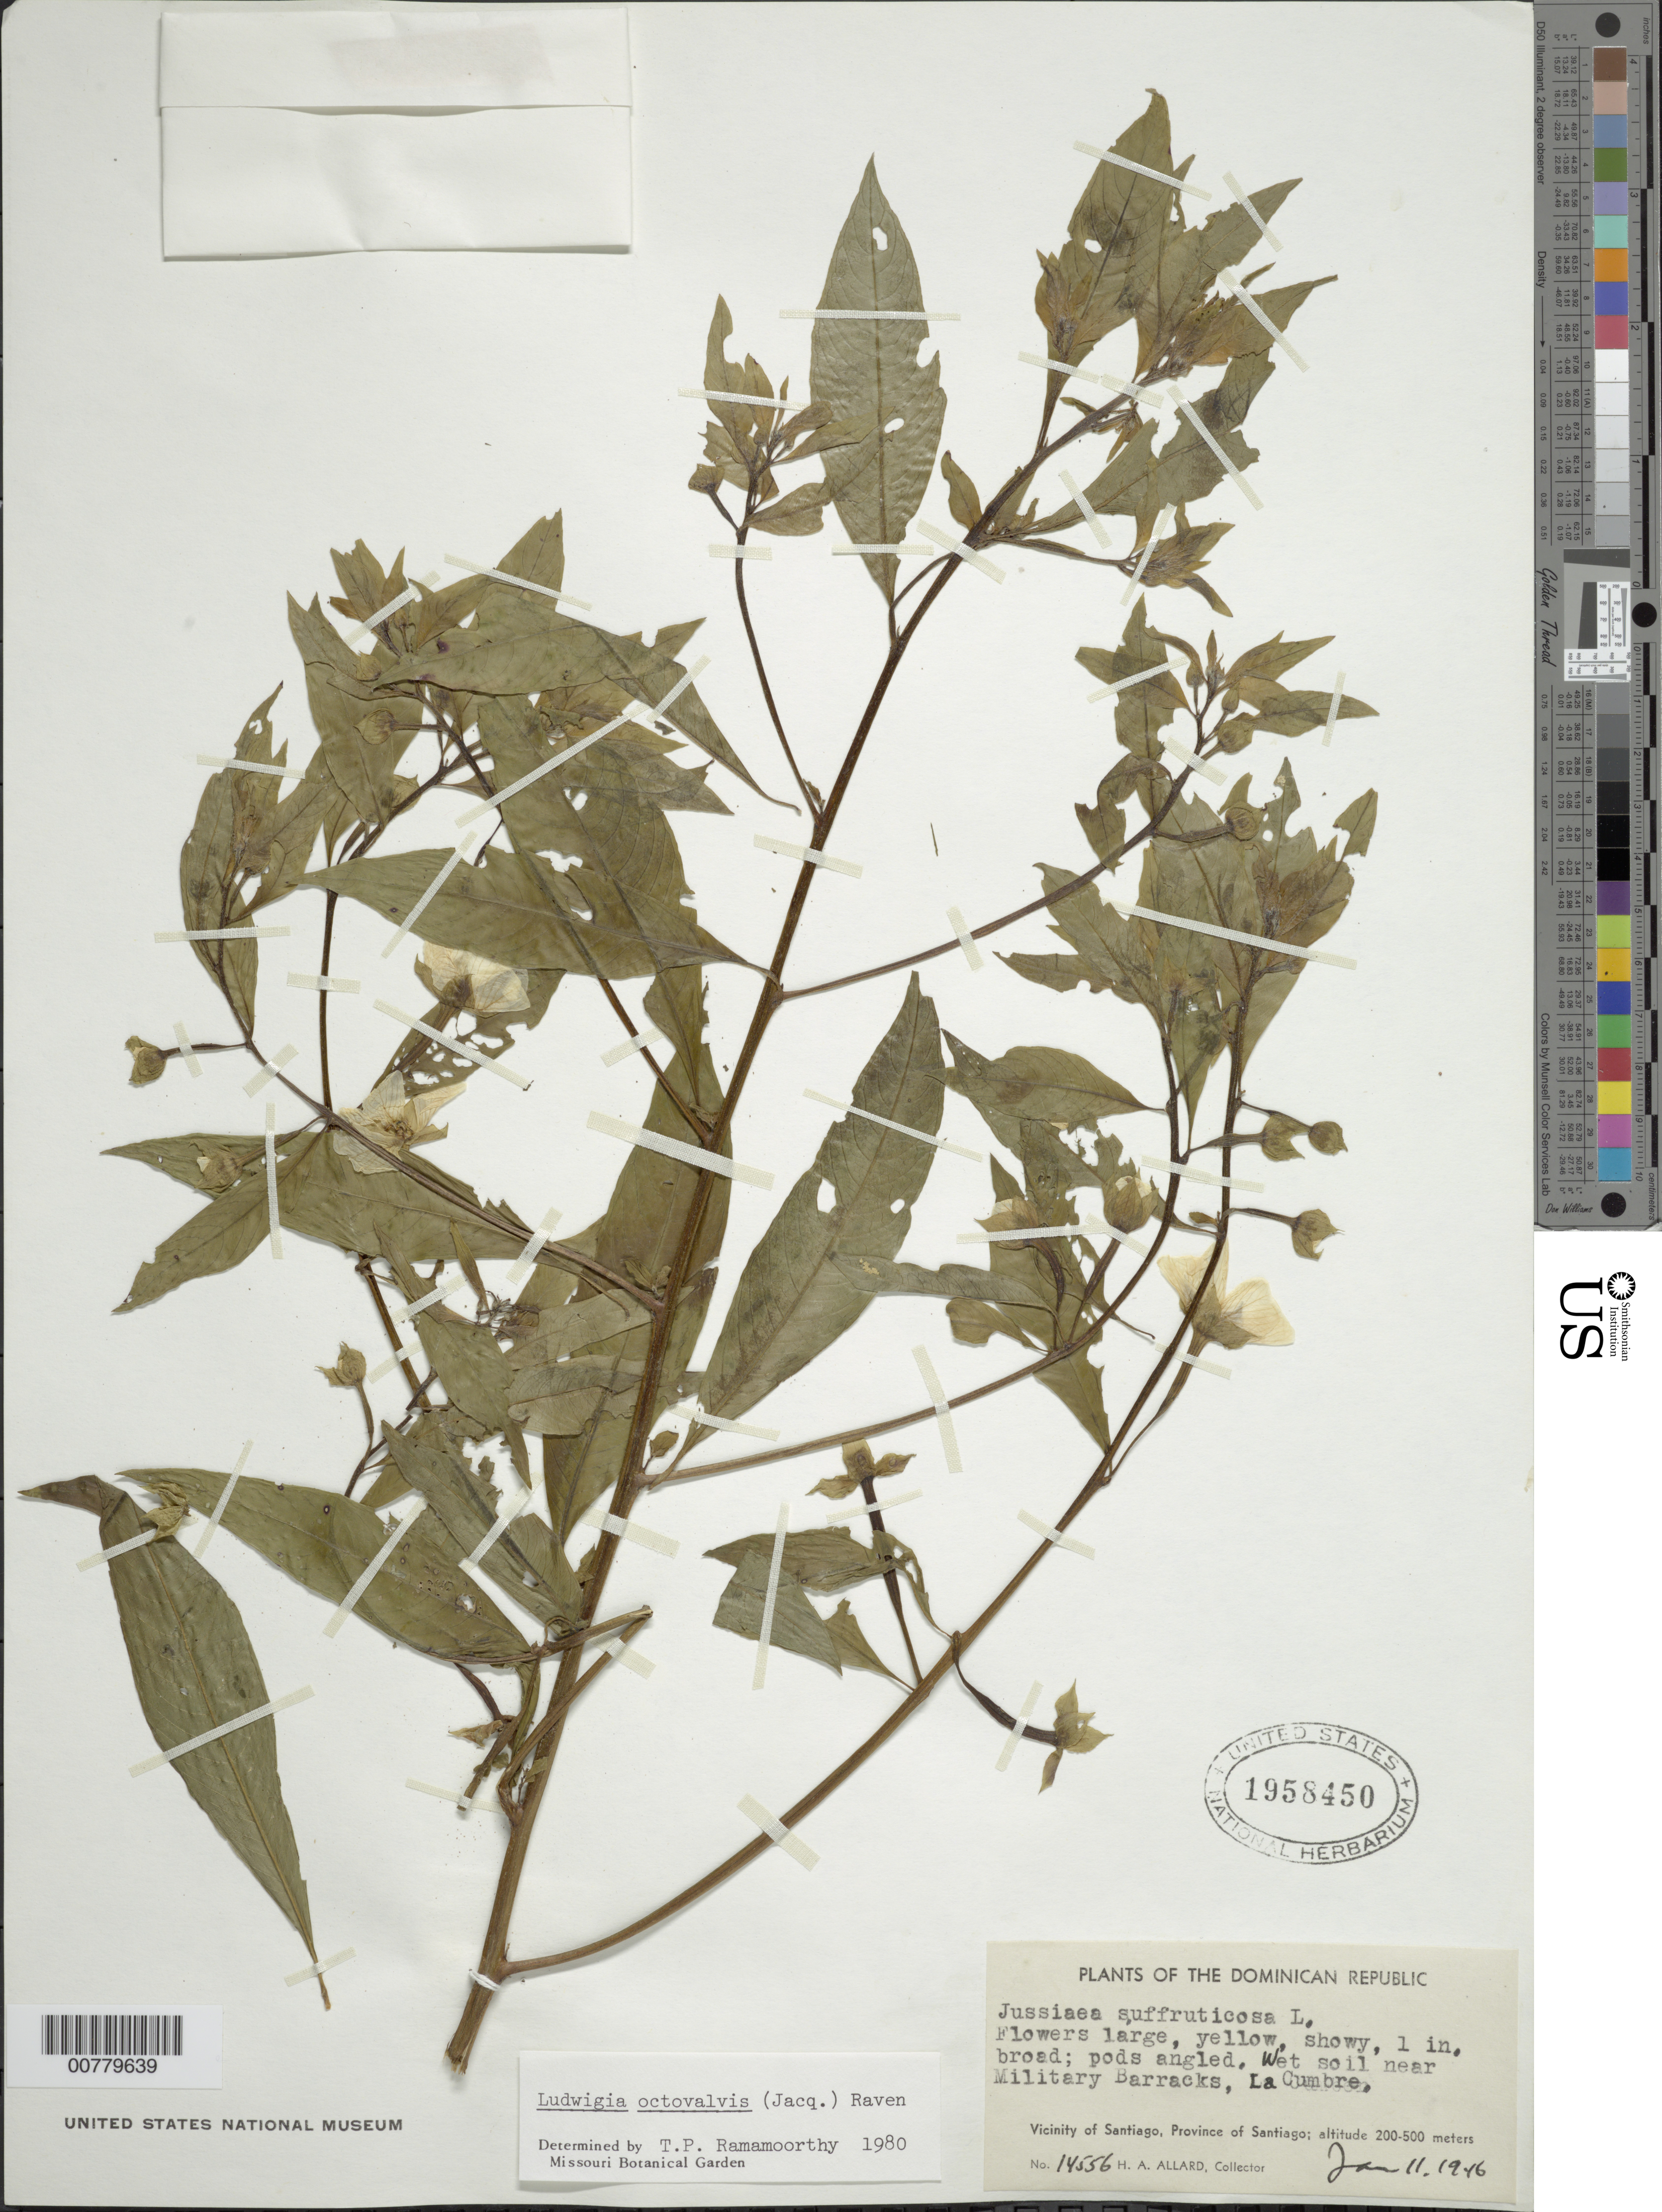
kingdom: Plantae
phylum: Tracheophyta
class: Magnoliopsida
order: Myrtales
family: Onagraceae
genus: Ludwigia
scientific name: Ludwigia octovalvis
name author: (Jacq.) P.H. Raven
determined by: Ramamoorthy, T. P.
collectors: H. A. Allard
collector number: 14556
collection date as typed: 11 Jan 1946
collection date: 1946-01-11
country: Dominican Republic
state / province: Santiago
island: Hispaniola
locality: Vicinity of Santiago, La Cumbre, near Military Barracks.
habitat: Wet soil.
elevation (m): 200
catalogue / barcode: US 1958450